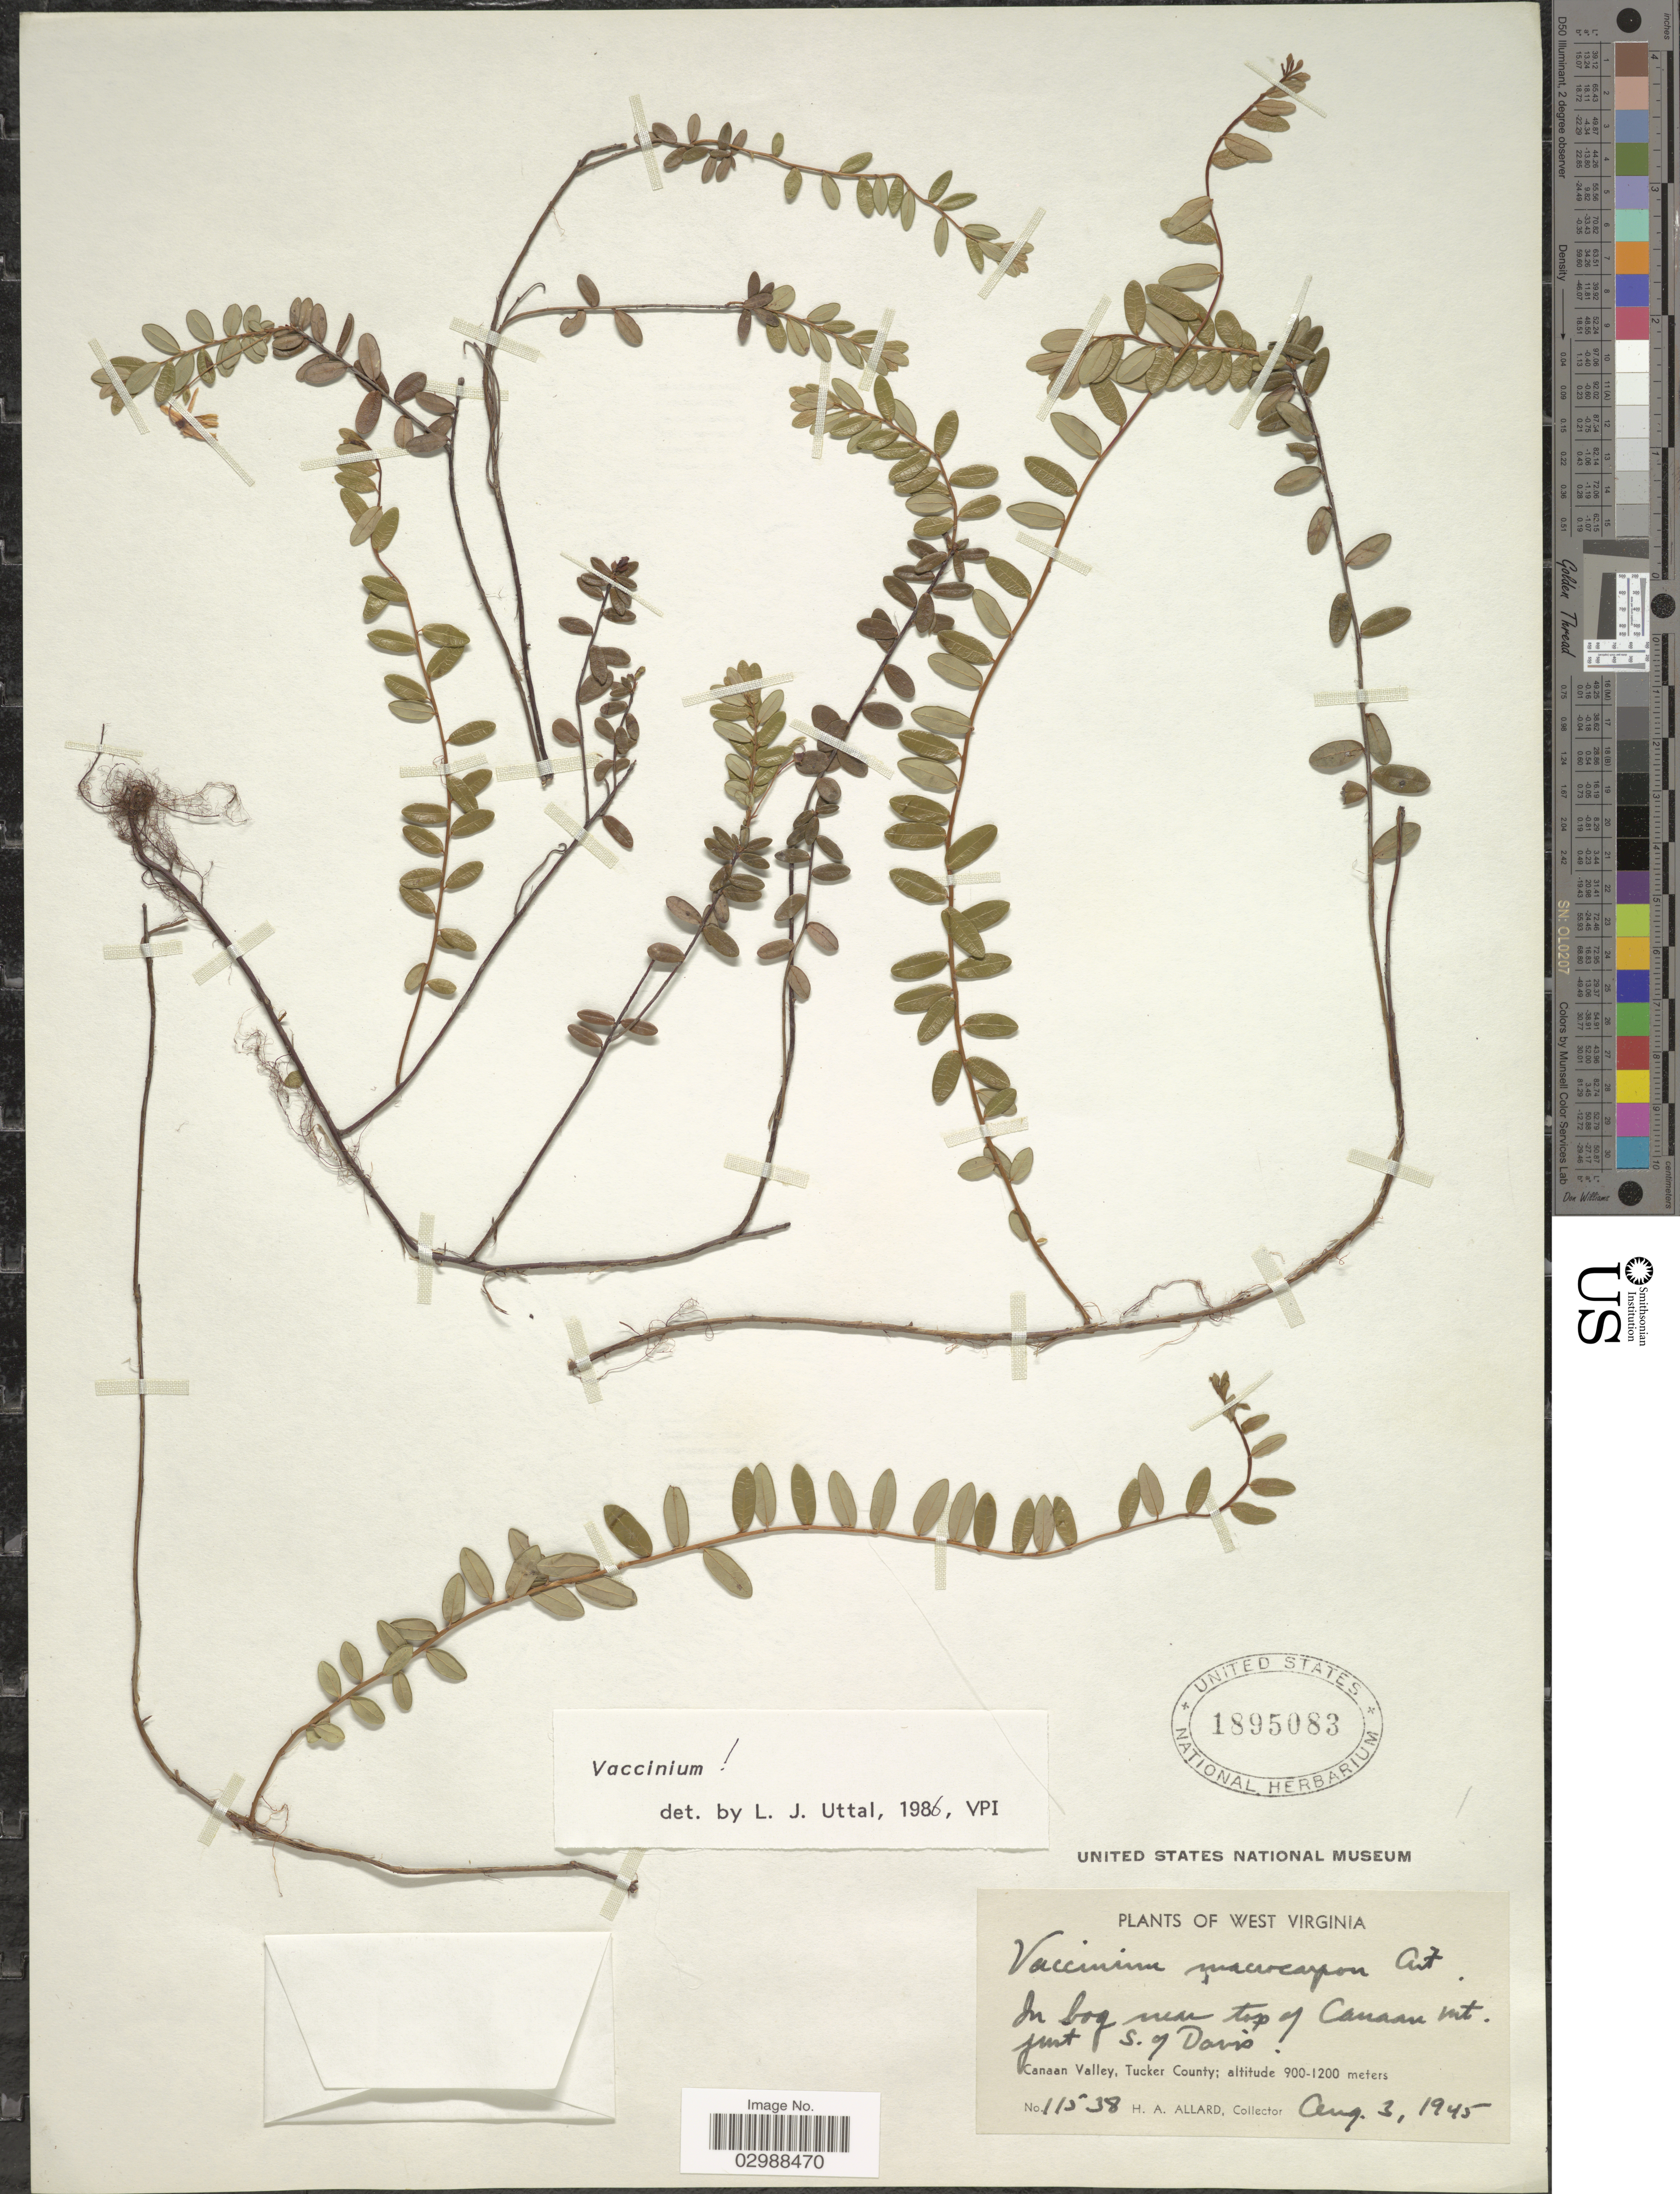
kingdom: Plantae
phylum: Tracheophyta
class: Magnoliopsida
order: Ericales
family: Ericaceae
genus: Vaccinium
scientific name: Vaccinium macrocarpon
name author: Aiton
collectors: H. A. Allard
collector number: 11538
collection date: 1945-08-03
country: United States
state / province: West Virginia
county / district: Tucker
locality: In bog near top of Canaan Mt., just S. of Davis, Canaan Valley, Tucker County.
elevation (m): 900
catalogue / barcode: US 1895083